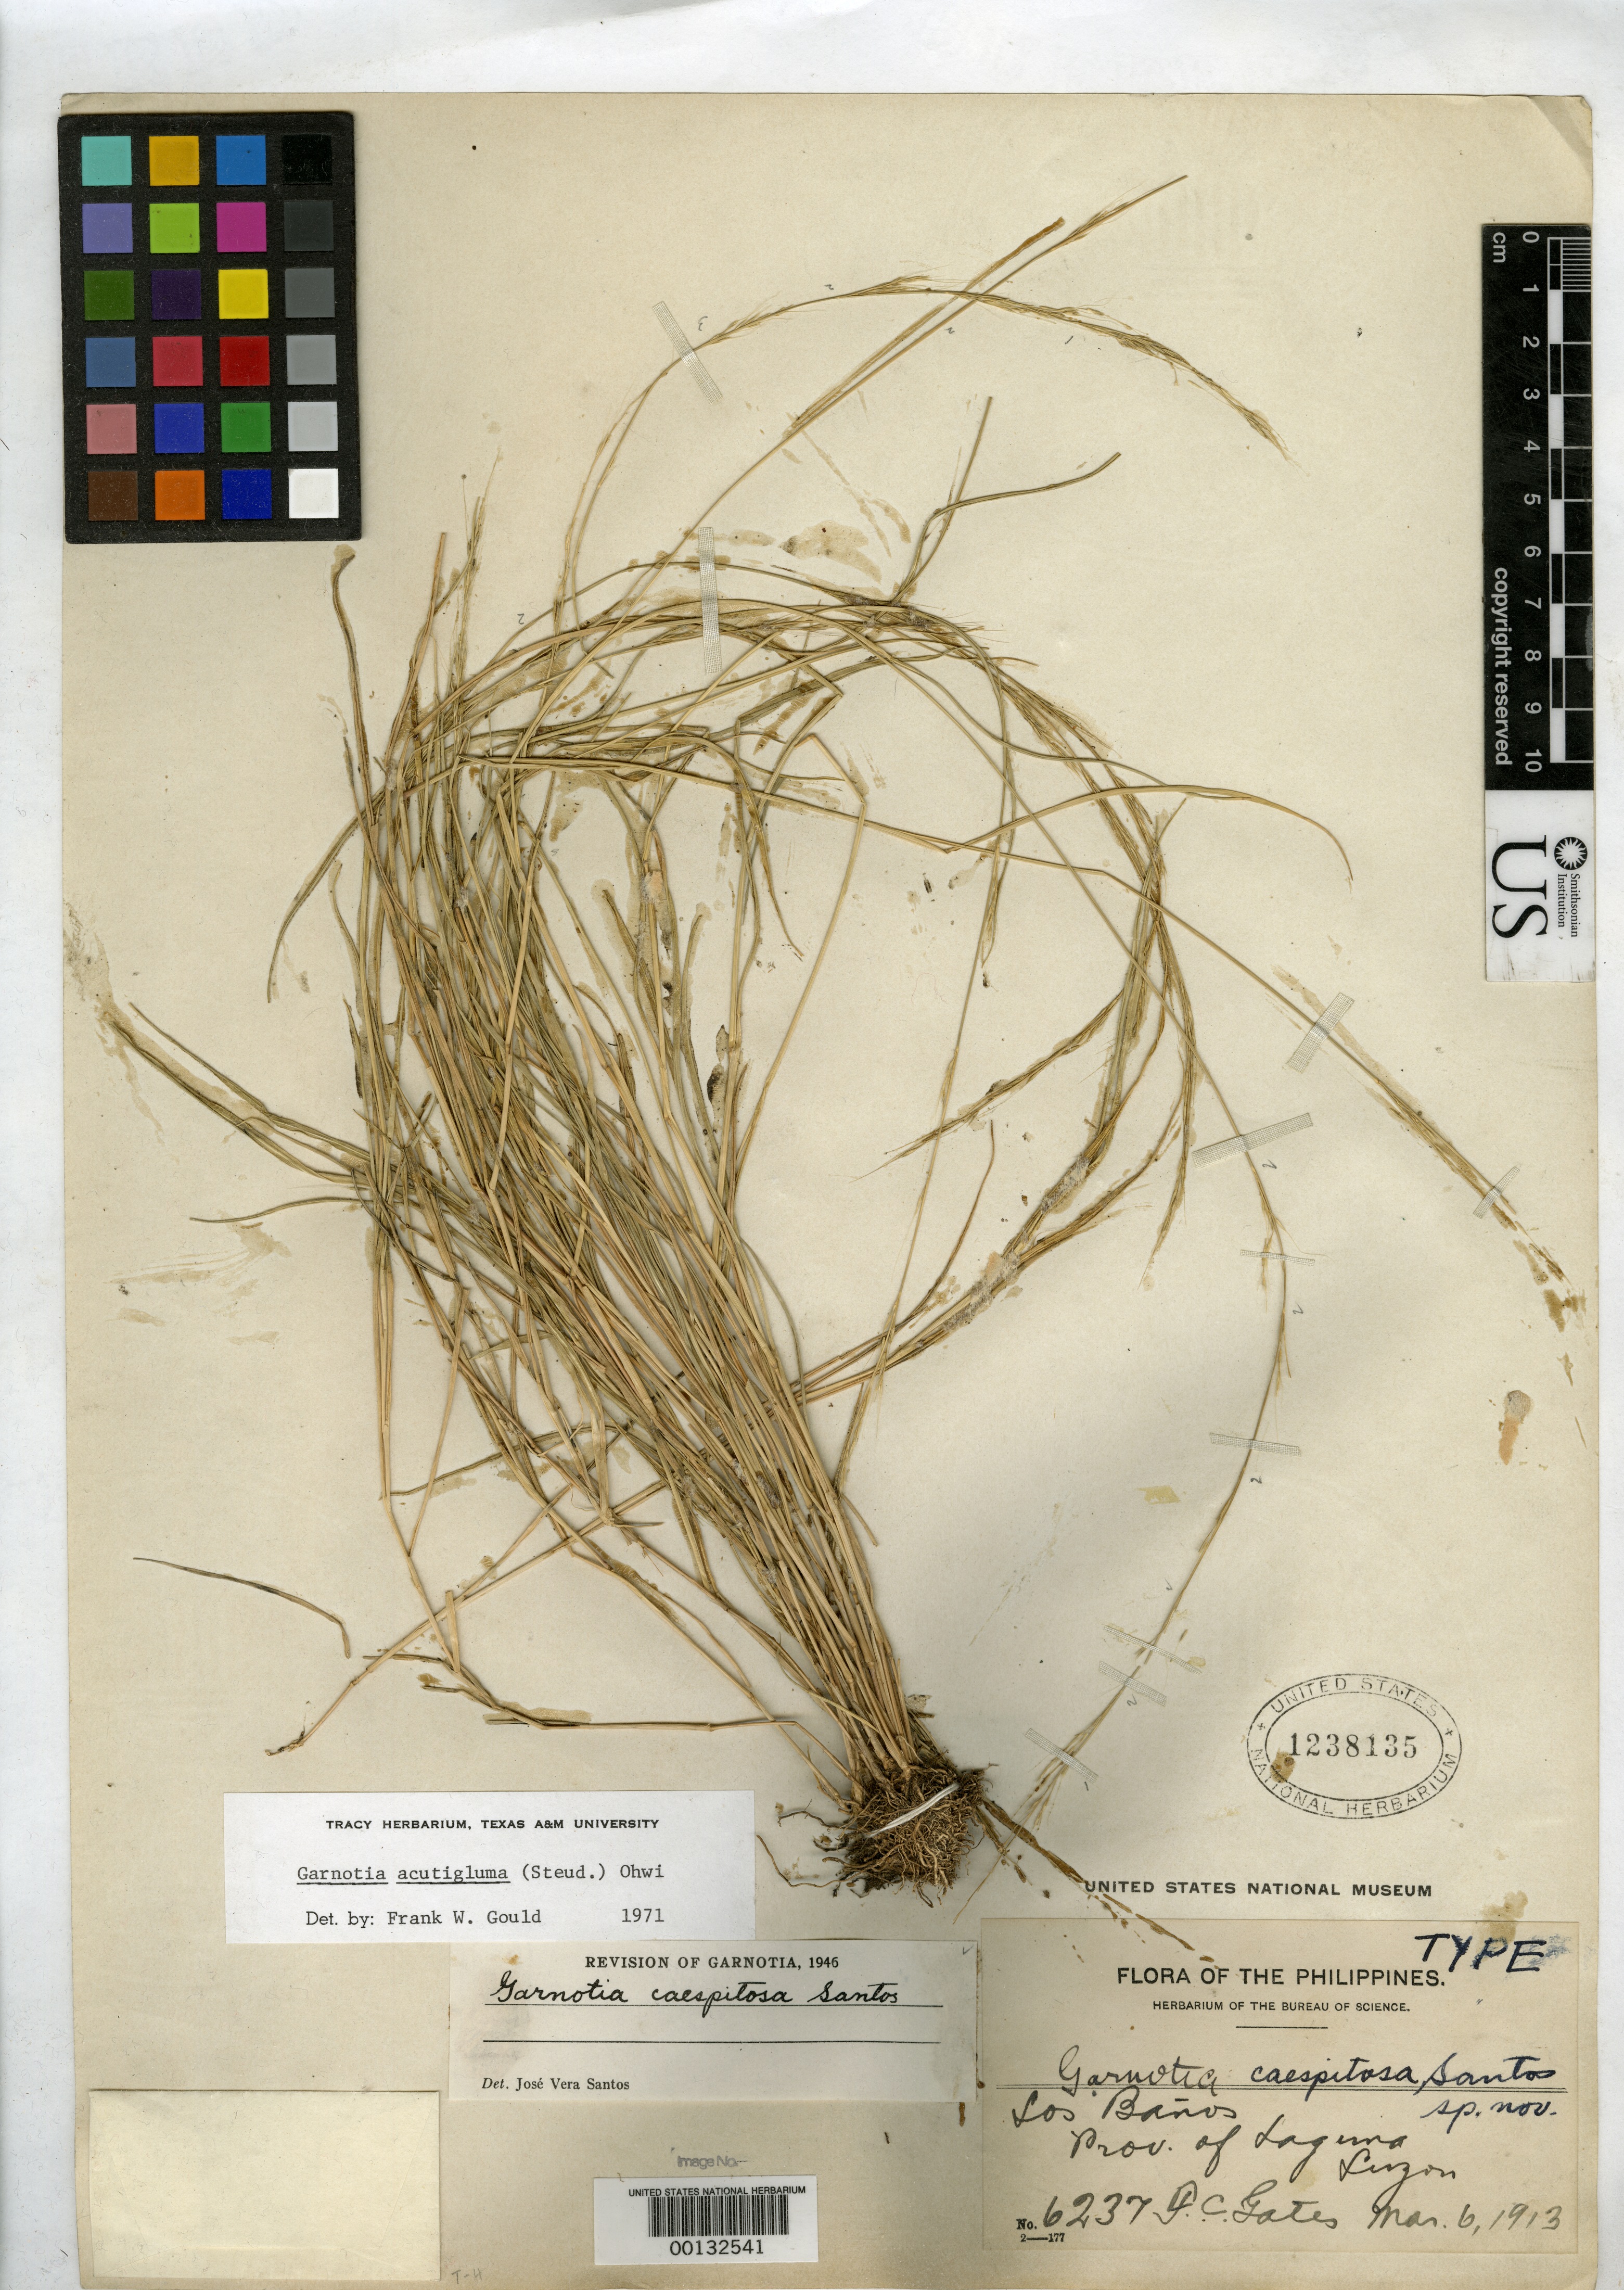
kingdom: Plantae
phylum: Tracheophyta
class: Liliopsida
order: Poales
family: Poaceae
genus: Garnotia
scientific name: Garnotia caespitosa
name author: Santos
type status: Holotype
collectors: F. C. Gates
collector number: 6237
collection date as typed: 06 Mar 1913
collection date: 1913-03-06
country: Philippines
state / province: Calabarzon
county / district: Laguna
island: Luzon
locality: Los Banos.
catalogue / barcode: US 1238135